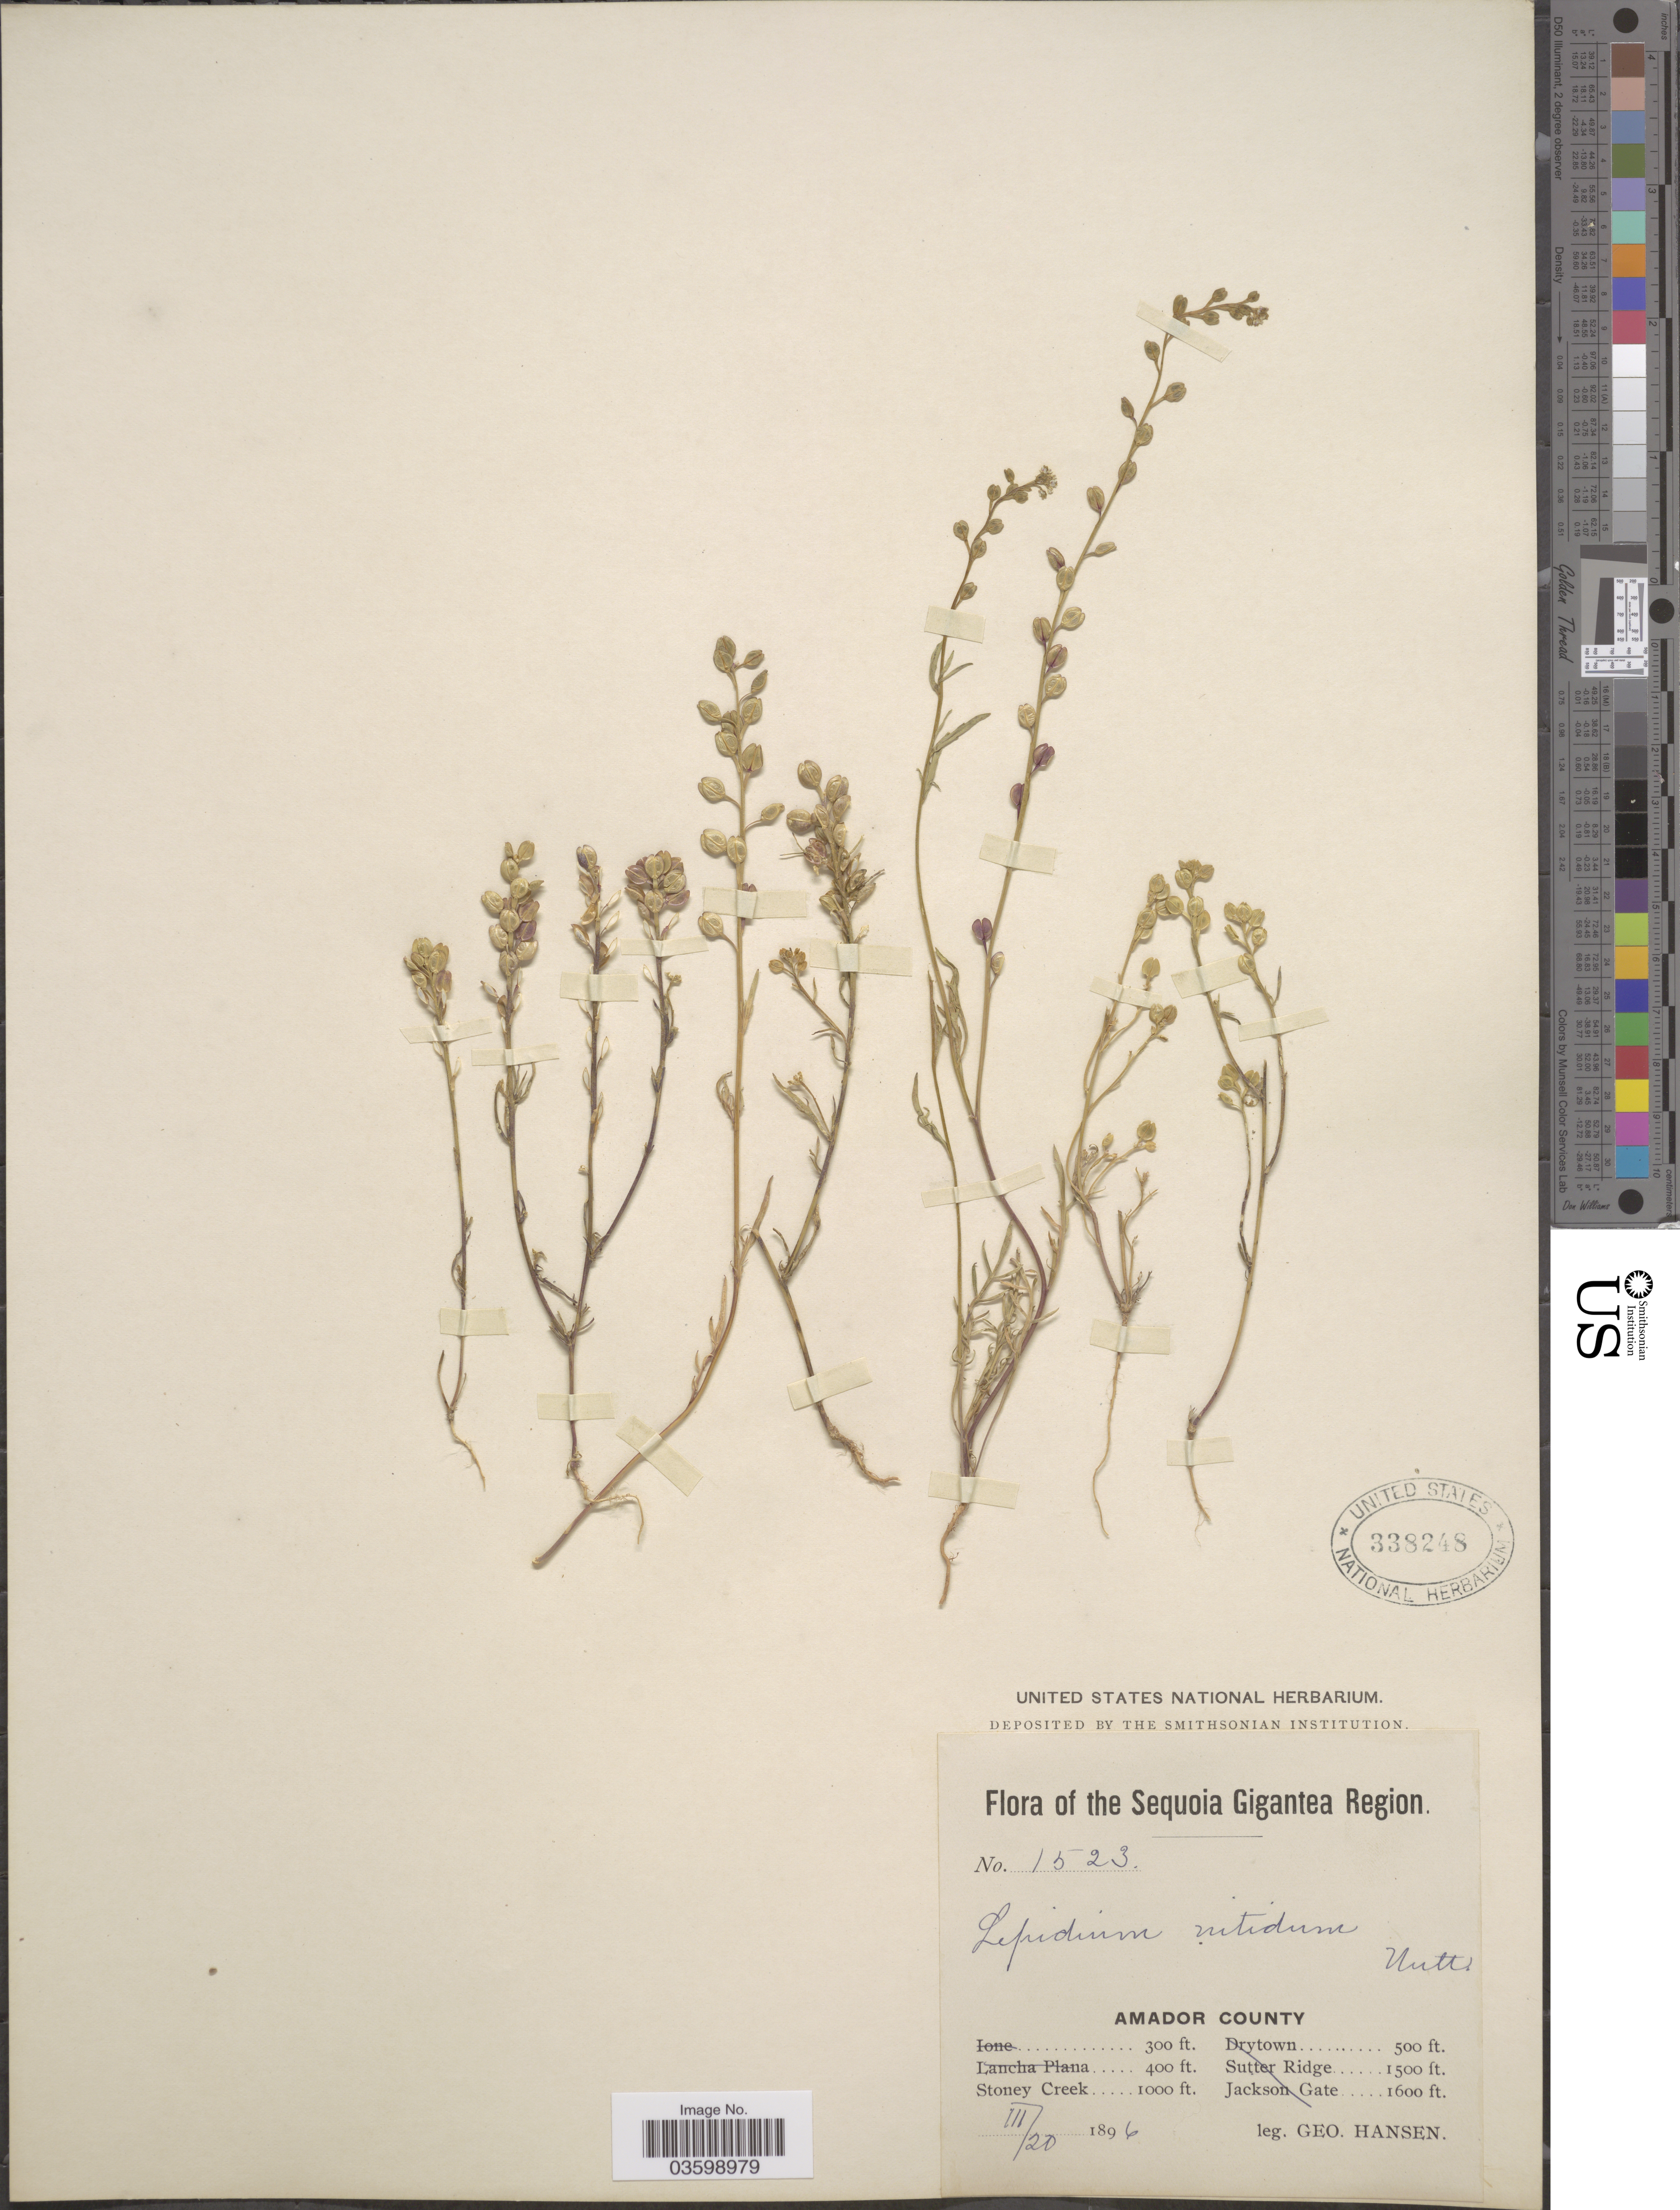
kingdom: Plantae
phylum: Tracheophyta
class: Magnoliopsida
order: Brassicales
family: Brassicaceae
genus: Lepidium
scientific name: Lepidium nitidum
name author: Nutt.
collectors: G. Hansen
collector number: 1523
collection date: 1896-03-20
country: United States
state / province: California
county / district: Amador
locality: The Sequoia Gigantea Region. Amador County. Stoney Creek.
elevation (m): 305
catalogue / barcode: US 338248